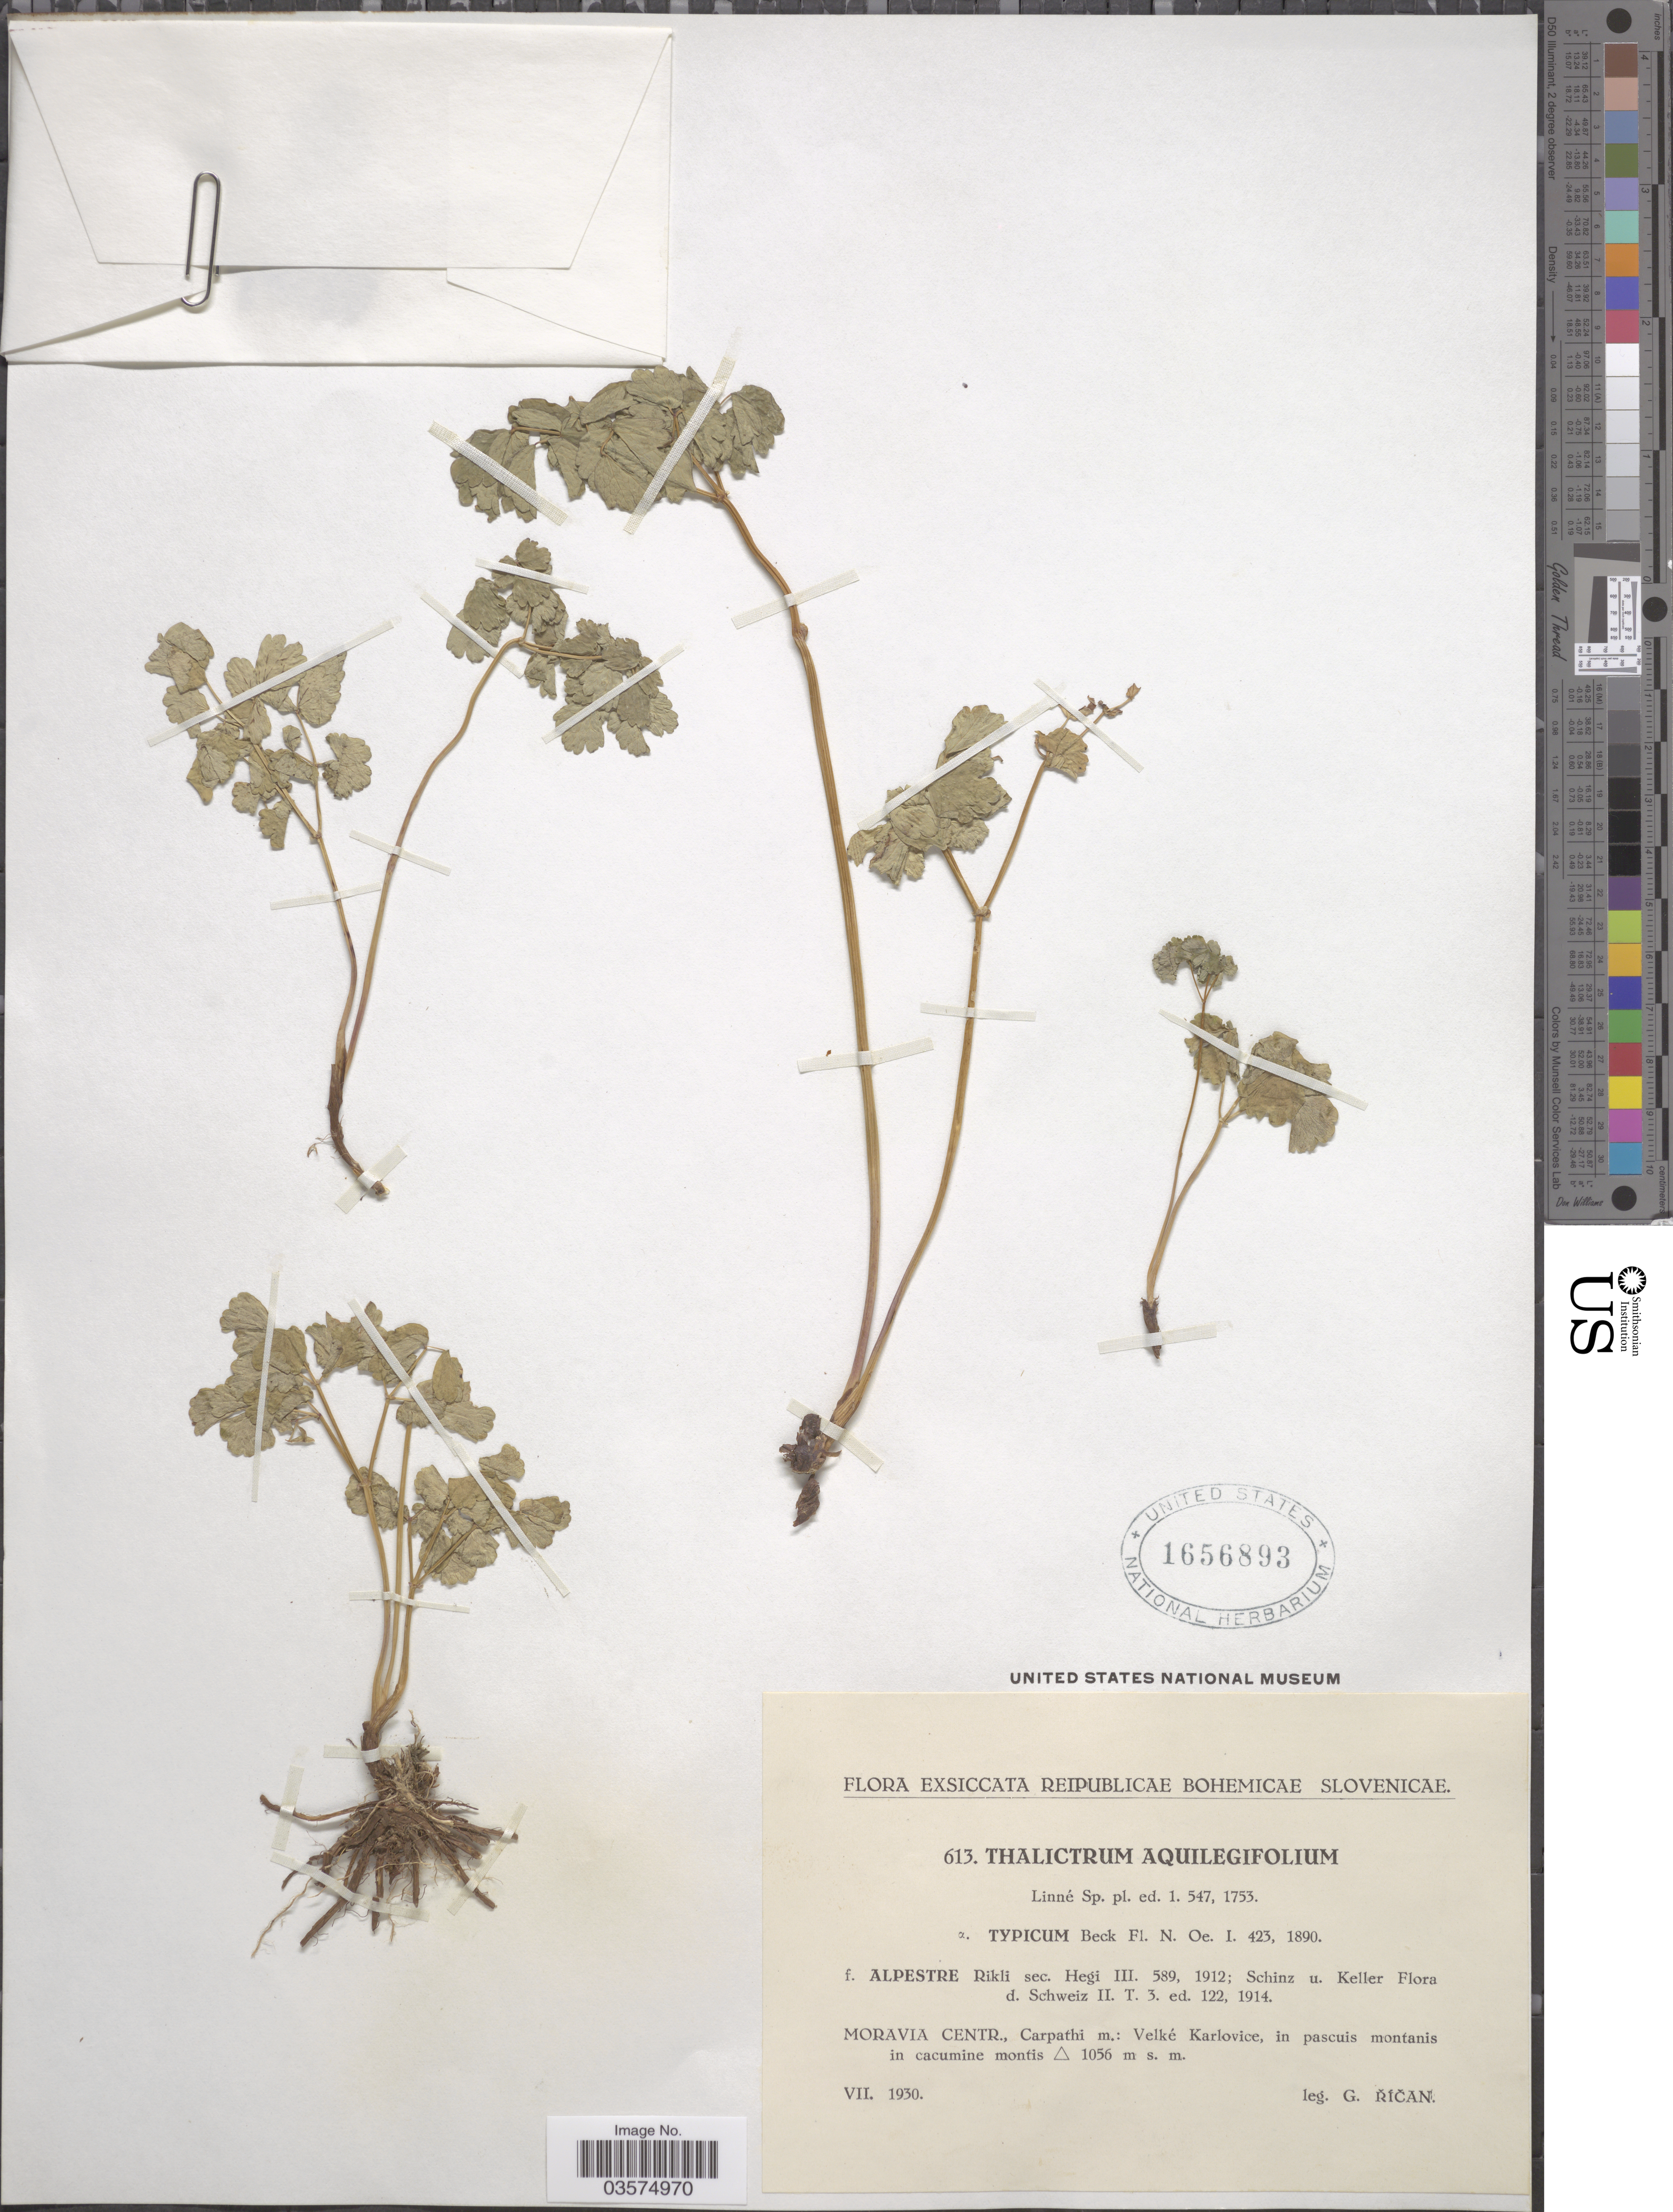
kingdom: Plantae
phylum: Tracheophyta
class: Magnoliopsida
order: Ranunculales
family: Ranunculaceae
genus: Thalictrum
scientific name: Thalictrum aquilegifolium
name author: L.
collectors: G. Rican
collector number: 613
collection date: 1930-07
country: Czechia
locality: Reipublicae Bohemicae Slovenicae. Moravia Centr., Carpathi m.: Velké Karlovice, in pascuis montanis in cacumine montis.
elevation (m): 1056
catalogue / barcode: US 1656893